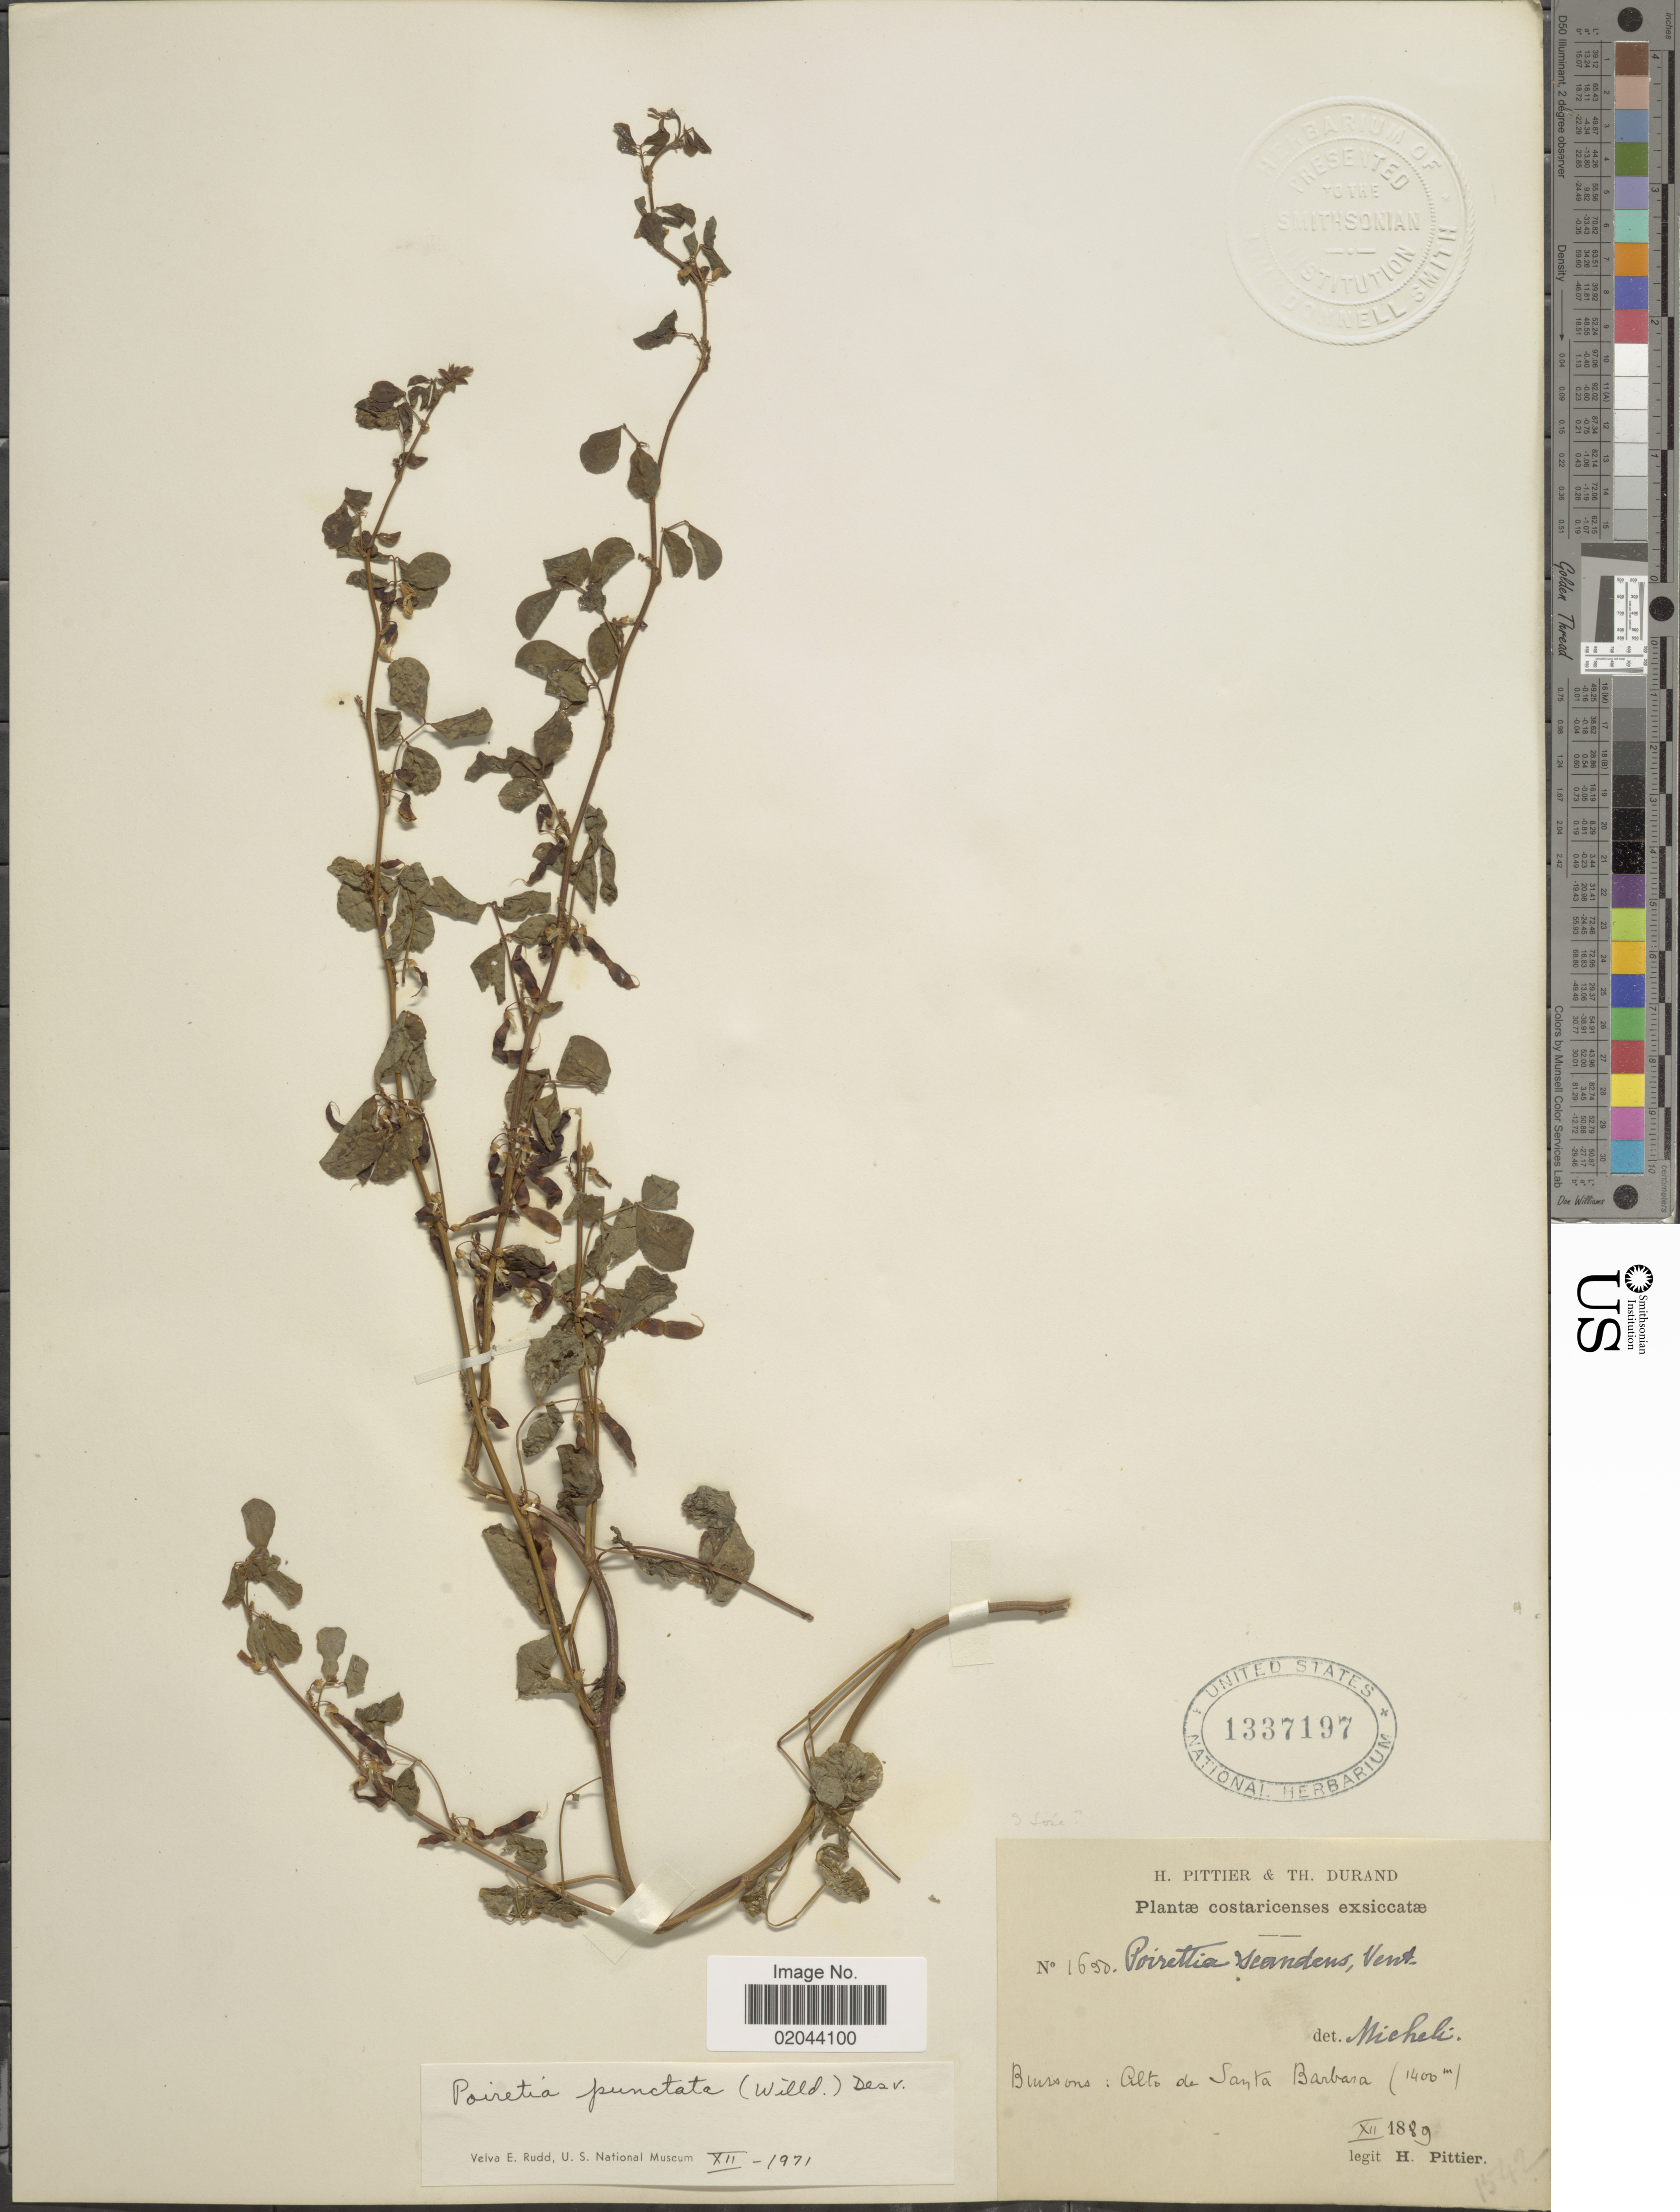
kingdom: Plantae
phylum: Tracheophyta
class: Magnoliopsida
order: Fabales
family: Fabaceae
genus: Poiretia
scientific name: Poiretia scandens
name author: Vent.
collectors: H. F. Pittier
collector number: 1650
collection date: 1889-12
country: Costa Rica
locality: Buissons: Alta de Santa Barbara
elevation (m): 1400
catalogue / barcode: US 1337197